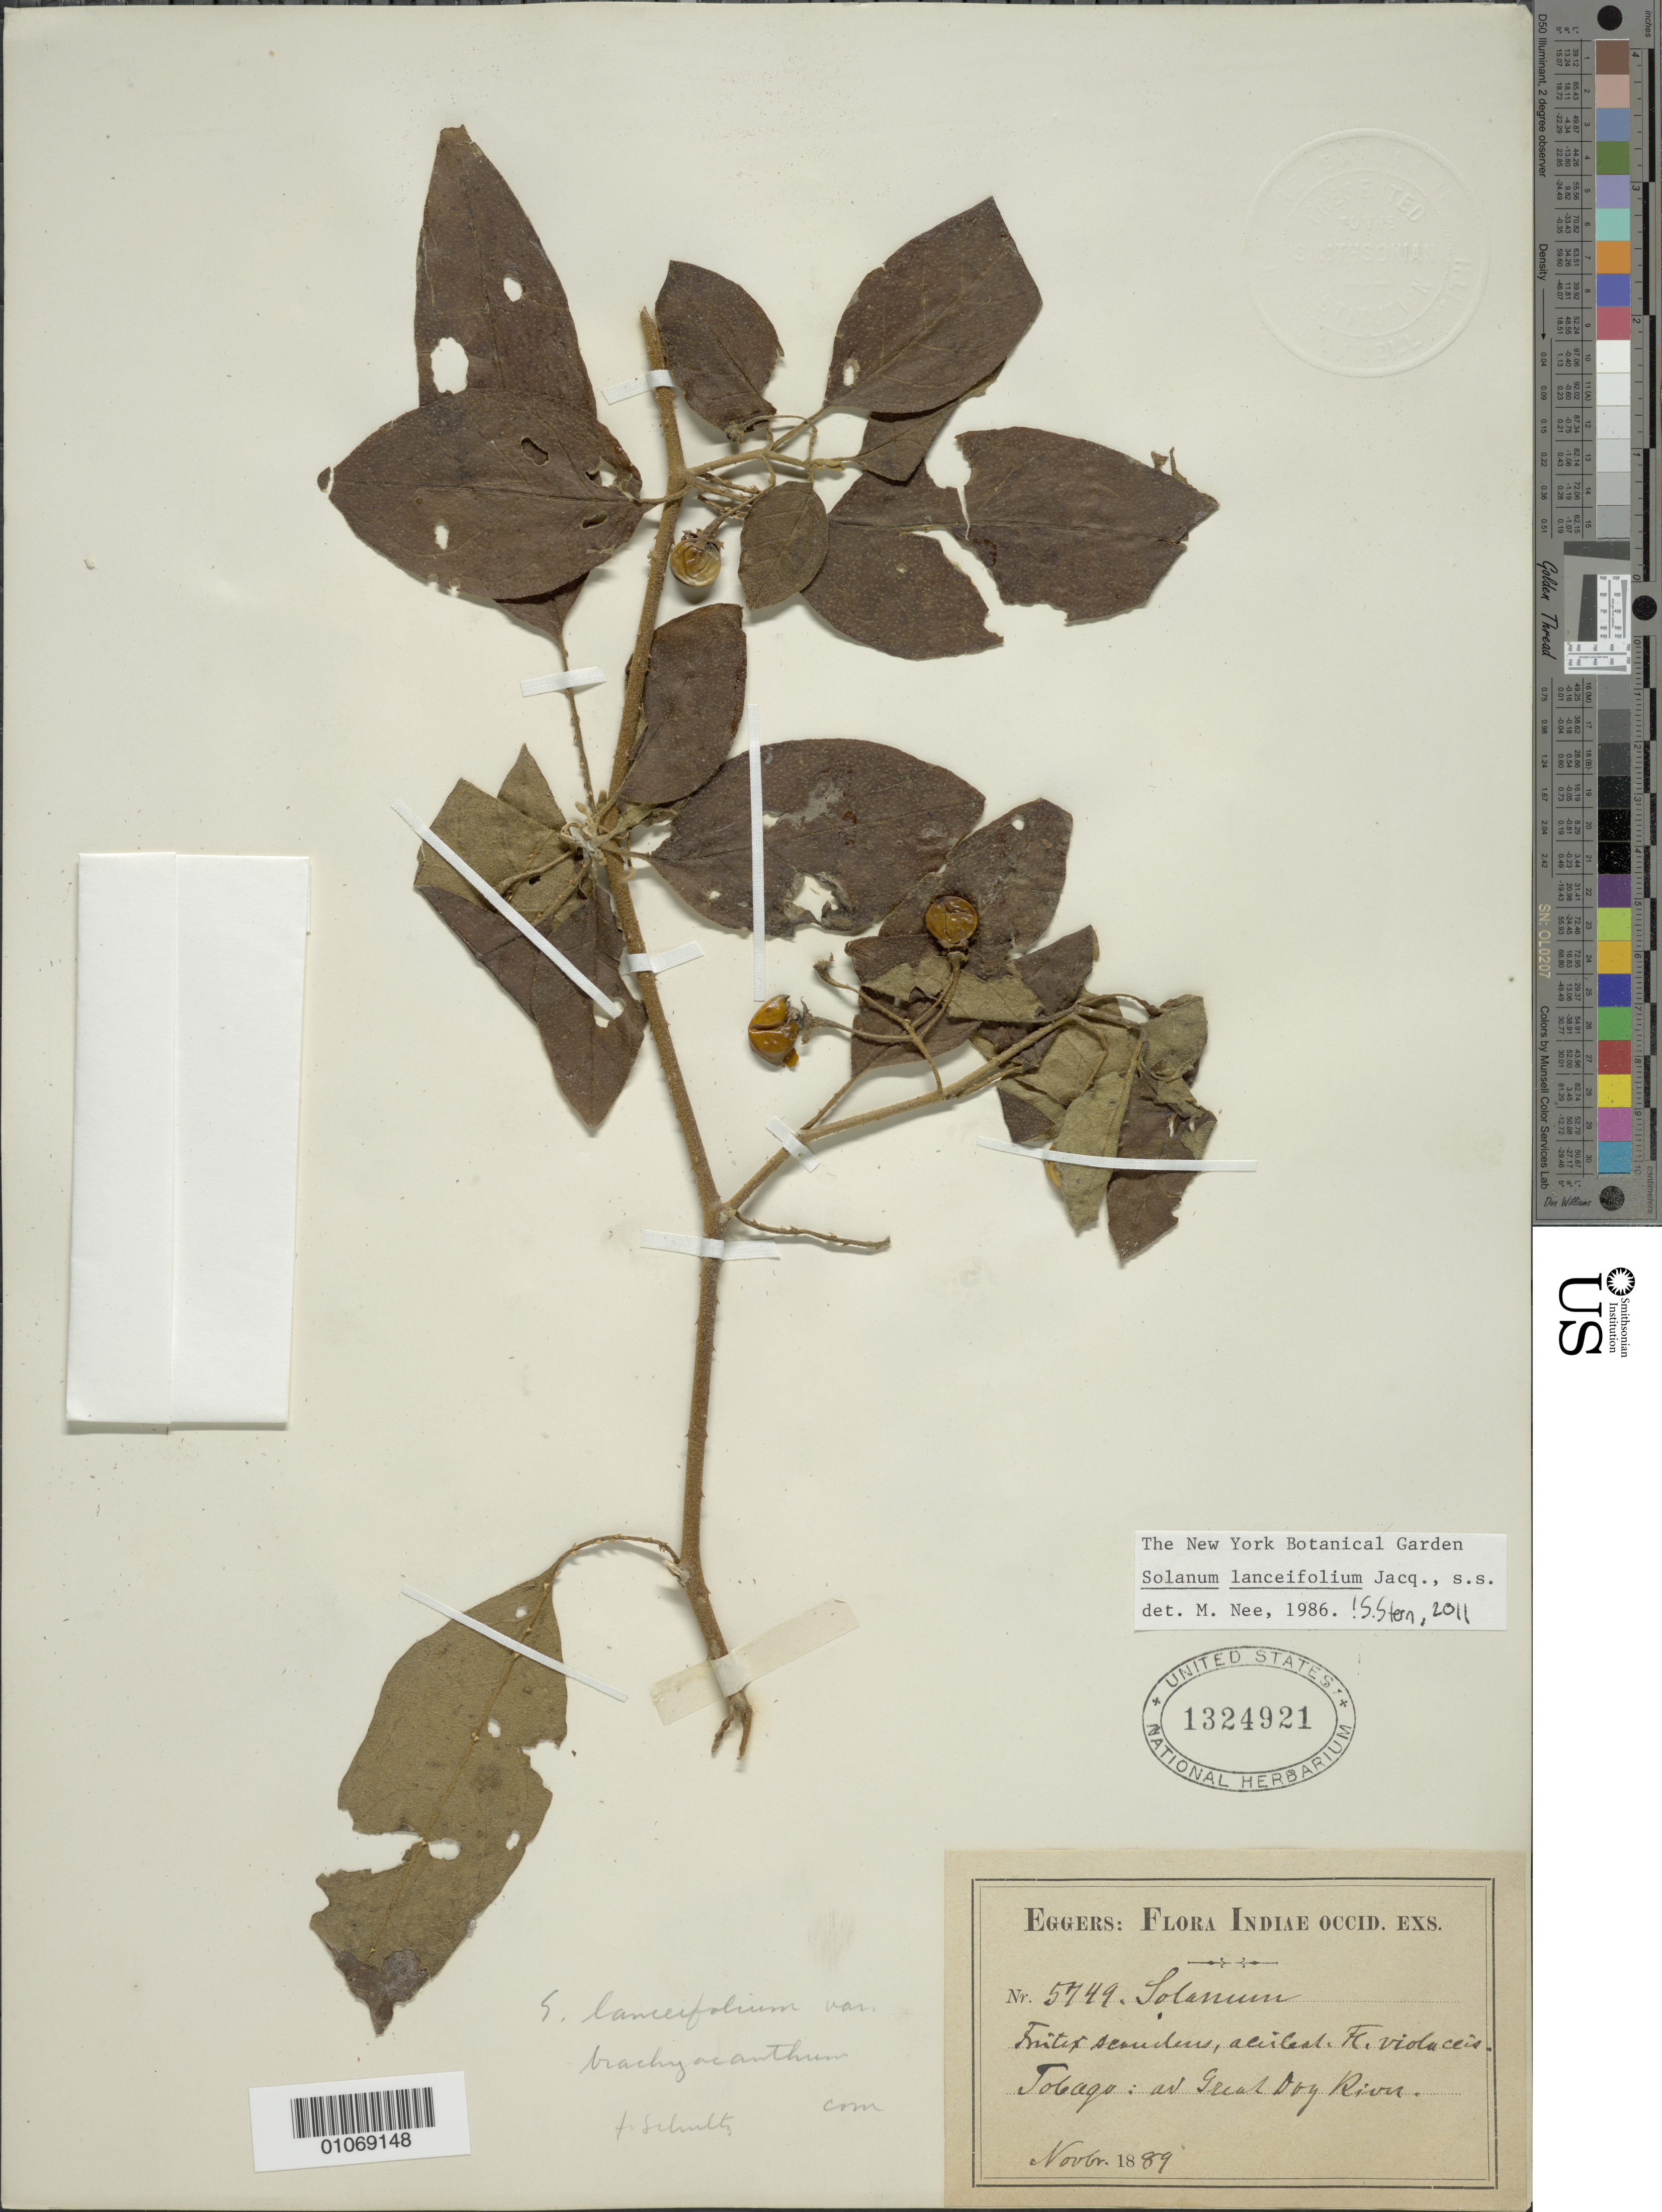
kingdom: Plantae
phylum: Tracheophyta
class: Magnoliopsida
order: Solanales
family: Solanaceae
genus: Solanum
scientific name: Solanum lanceifolium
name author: Jacq.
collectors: H. F. A. von Eggers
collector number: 5749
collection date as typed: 01 Nov 1889 to 30 Nov 1889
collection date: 1889-11-01/1889-11-30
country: Trinidad and Tobago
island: Tobago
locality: Great Dog River.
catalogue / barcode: US 1324921